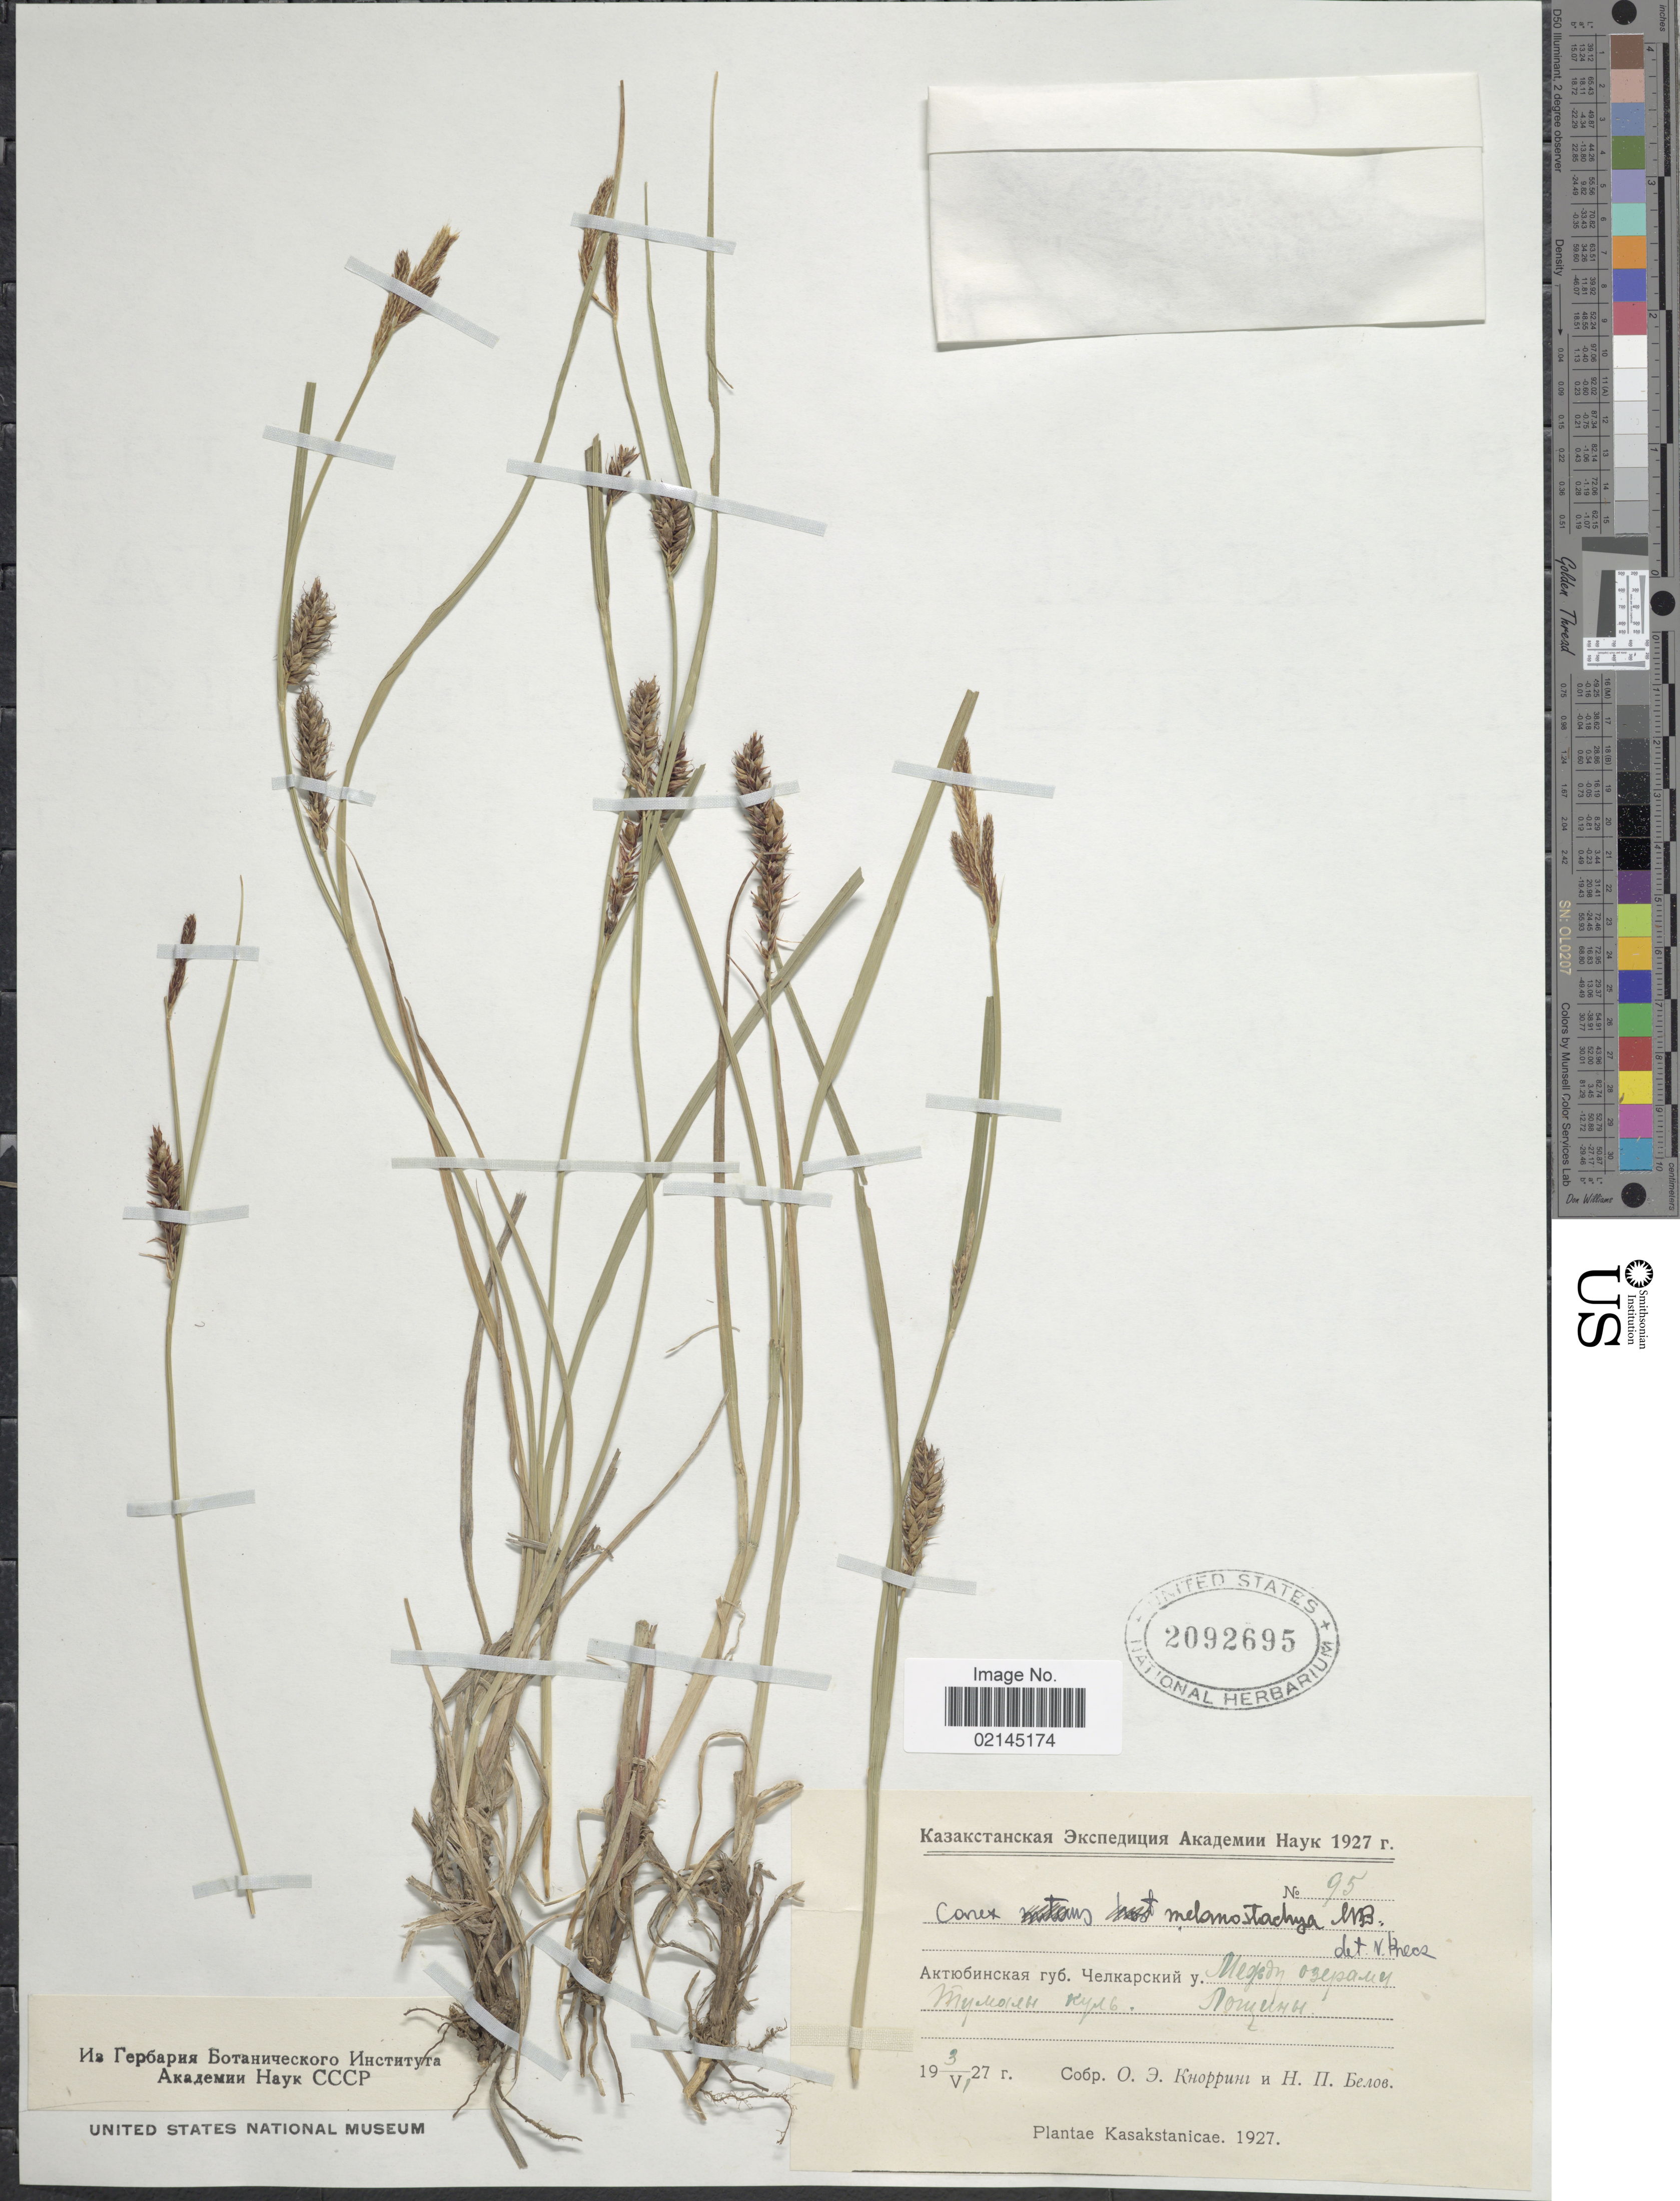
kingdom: Plantae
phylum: Tracheophyta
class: Liliopsida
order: Poales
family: Cyperaceae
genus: Carex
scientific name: Carex melanostachya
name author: M. Bieb. ex Willd.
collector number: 95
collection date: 1927-06-03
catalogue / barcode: US 2092695